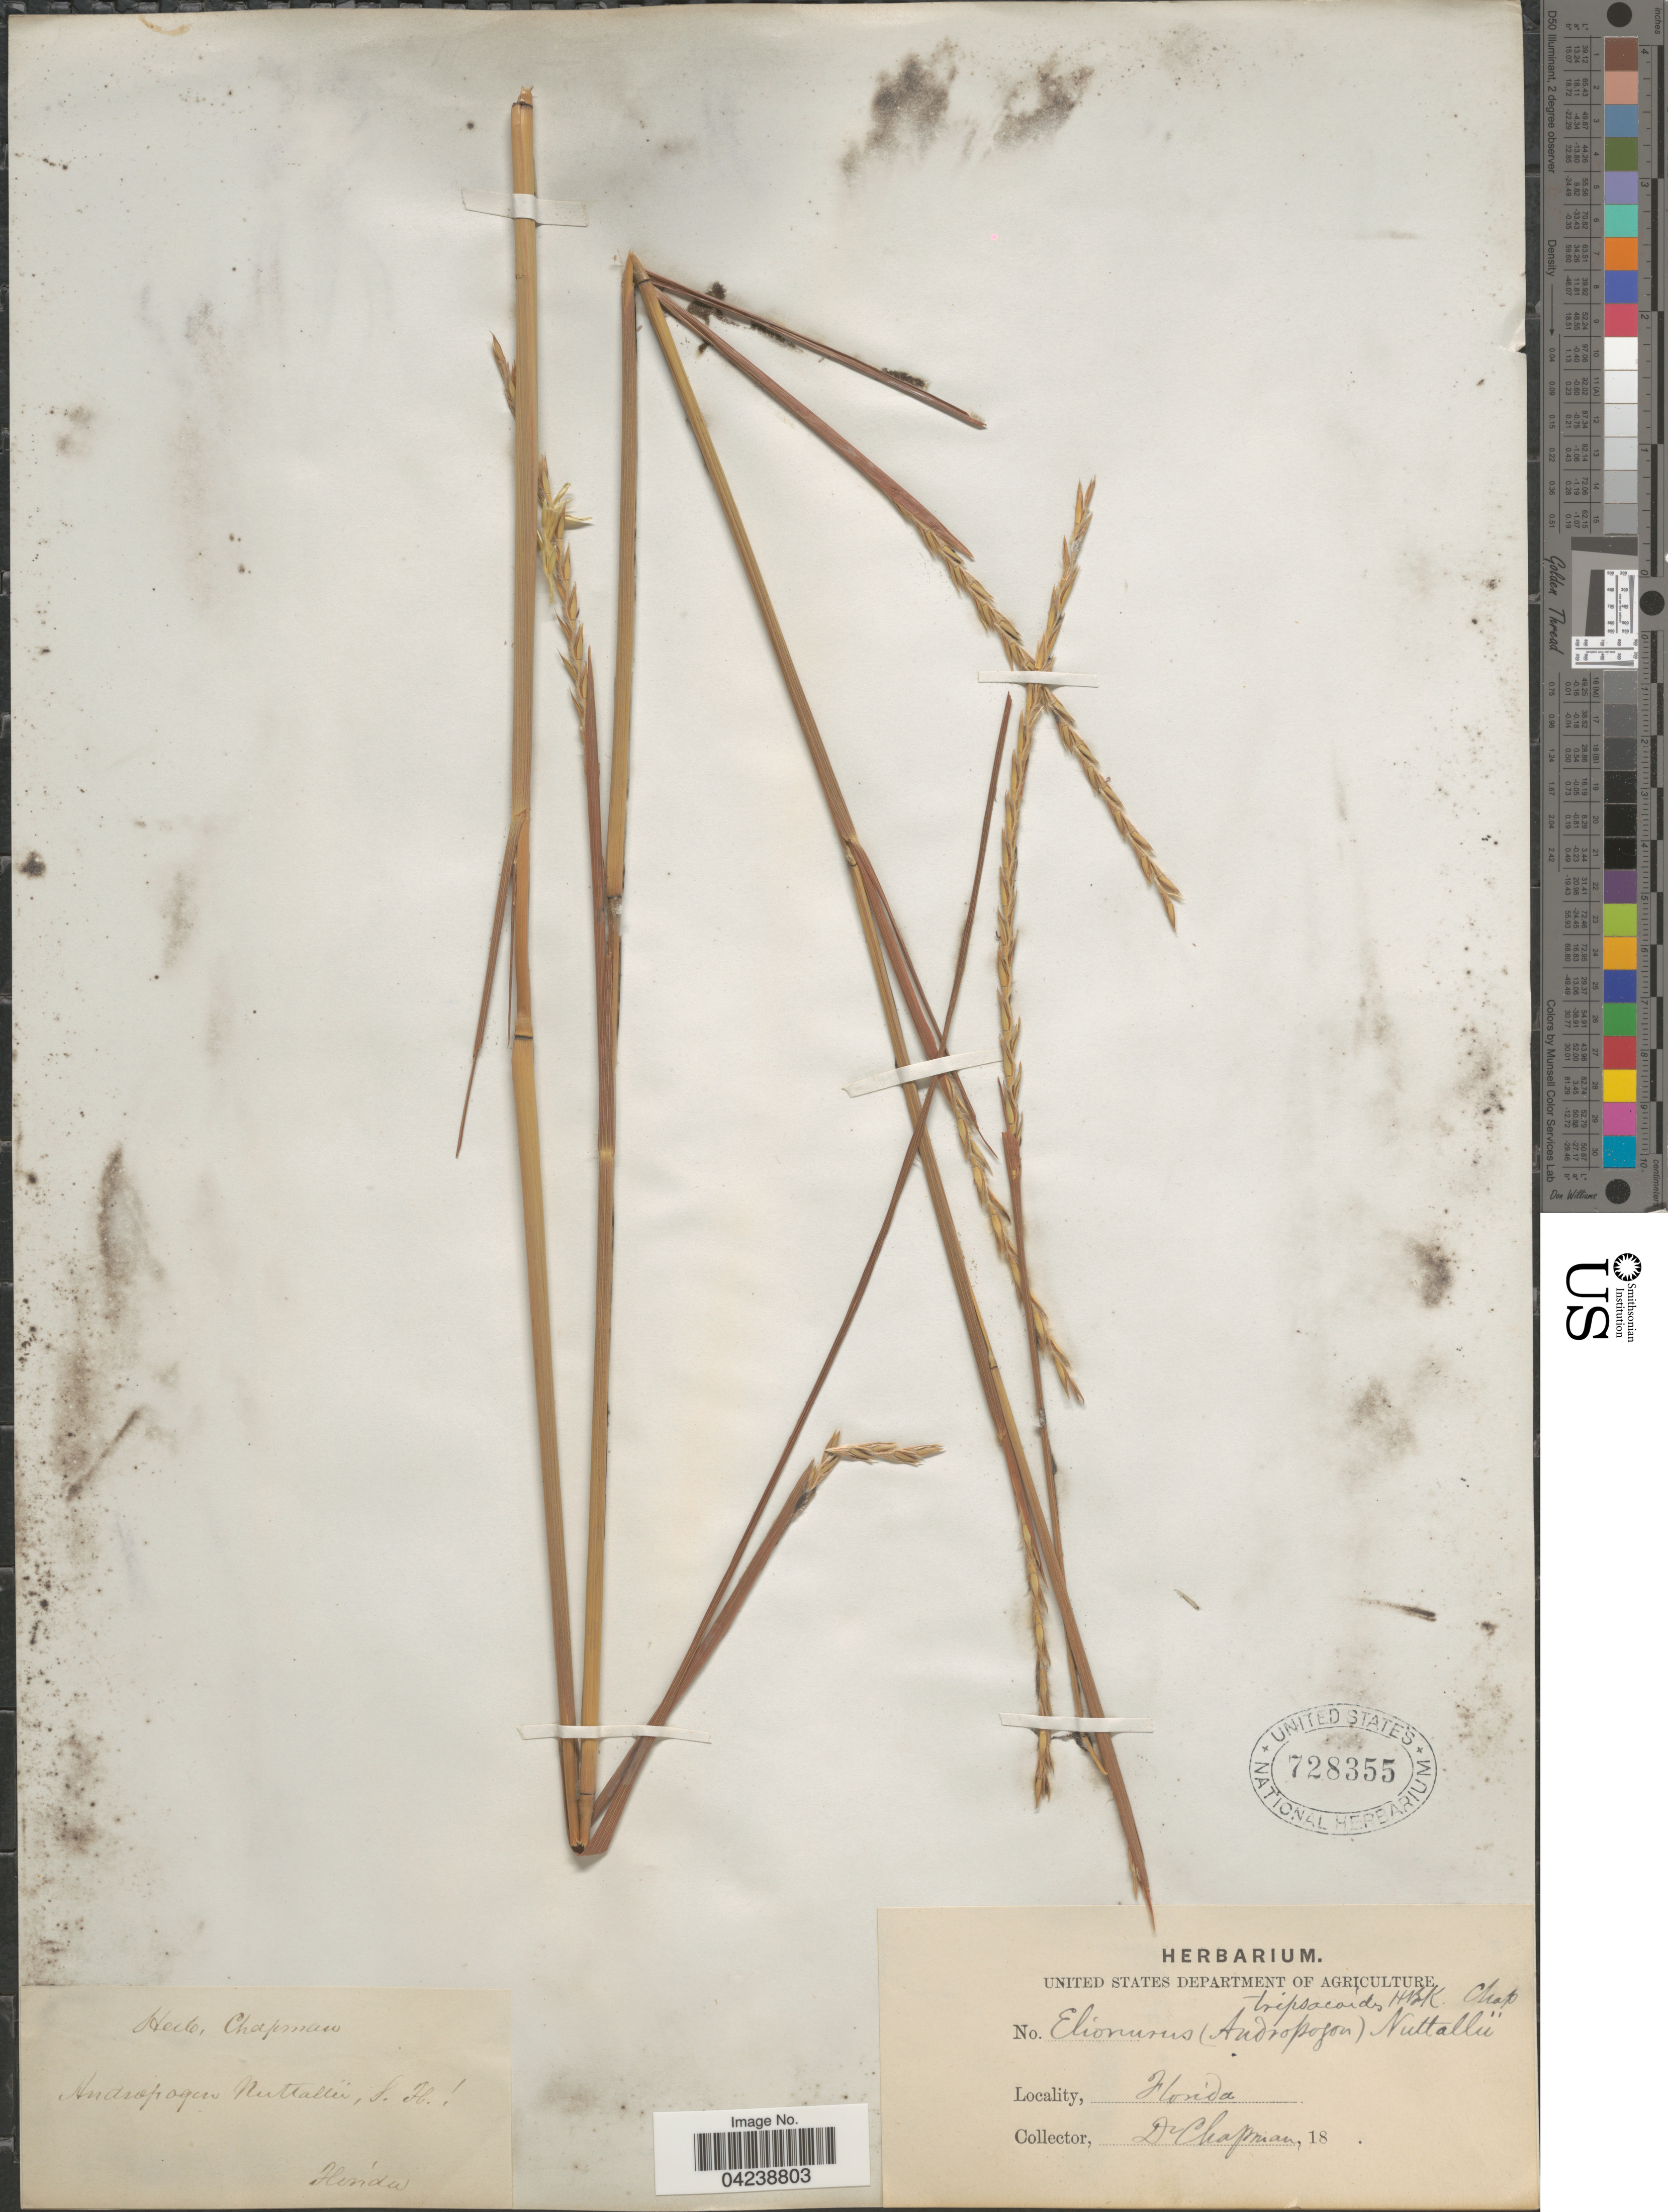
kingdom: Plantae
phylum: Tracheophyta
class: Liliopsida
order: Poales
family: Poaceae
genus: Elionurus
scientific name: Elionurus tripsacoides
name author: Humb. & Bonpl. ex Willd.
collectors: A. Chapman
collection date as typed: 18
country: United States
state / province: Florida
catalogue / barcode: US 728355